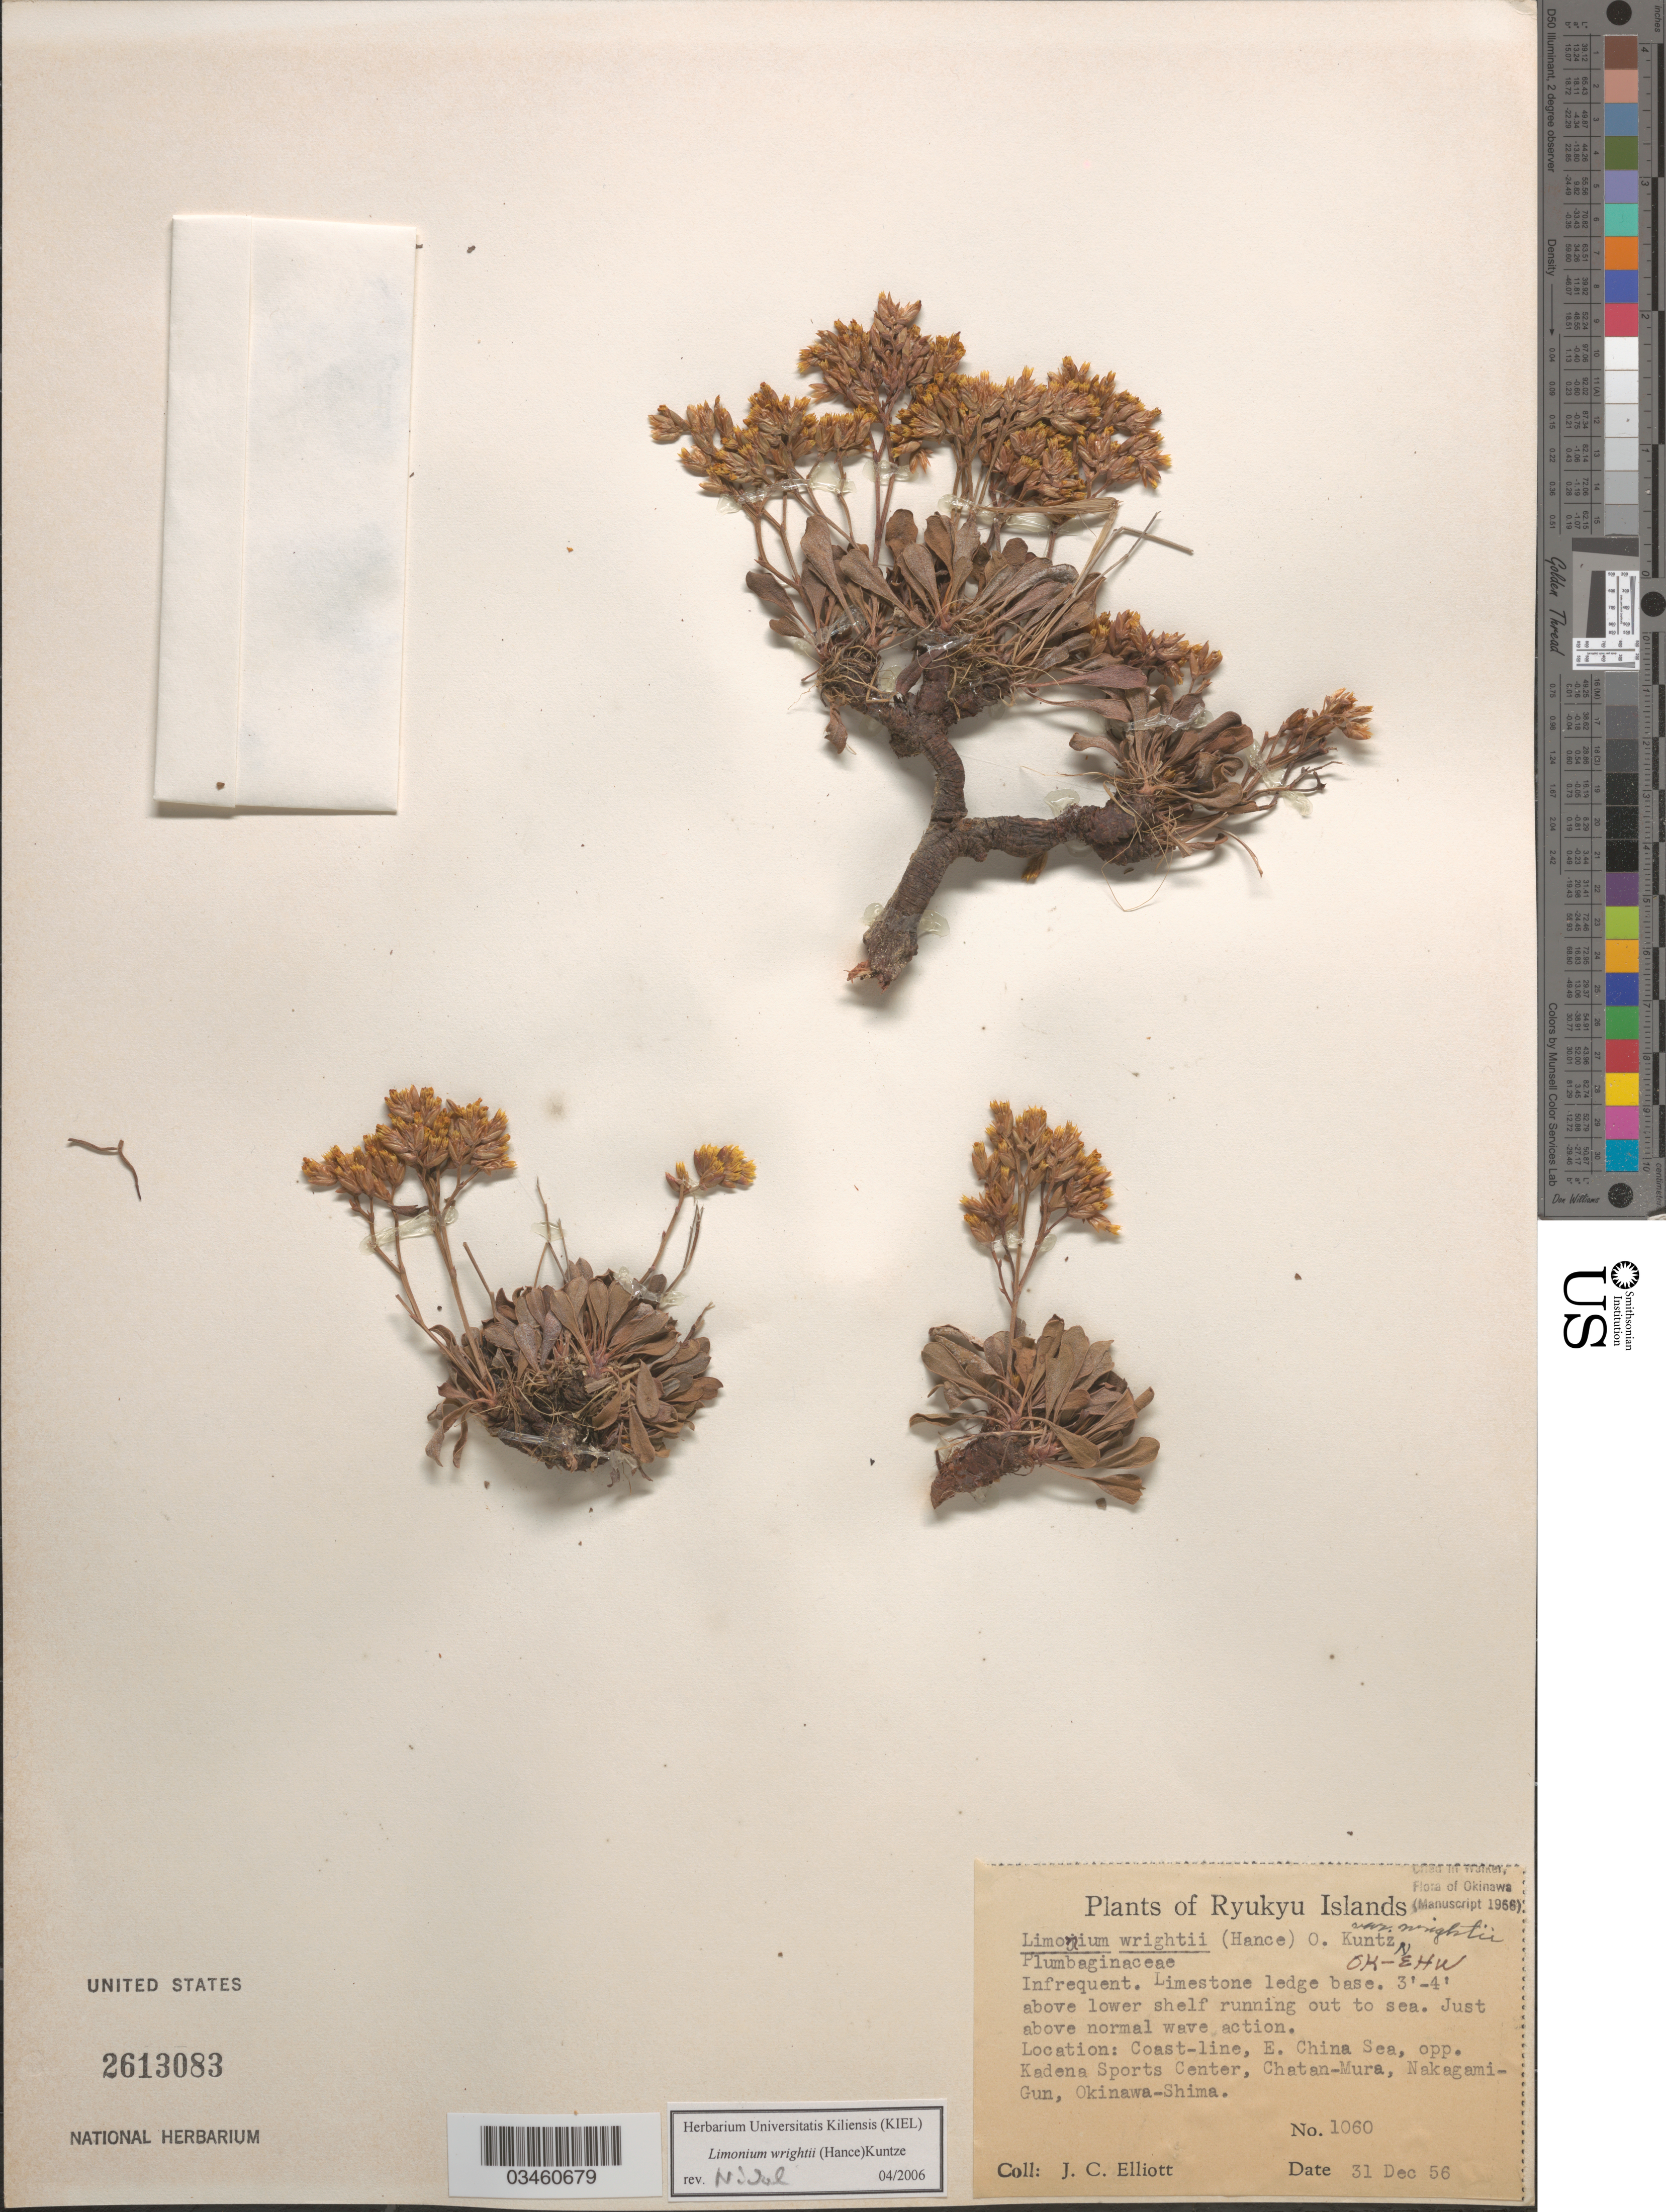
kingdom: Plantae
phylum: Tracheophyta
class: Magnoliopsida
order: Caryophyllales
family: Plumbaginaceae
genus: Limonium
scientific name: Limonium wrightii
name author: (Hance) Kuntze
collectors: J. C. Elliott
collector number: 1060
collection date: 1956-12-31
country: Japan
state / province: Okinawa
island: Rkukyu Is.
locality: Coast-line, E. China Sea, opp. Kadena Sports Centerm Chatan-Mura, Makagemi-Gun, Okinawa-Shima.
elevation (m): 1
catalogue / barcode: US 2613083